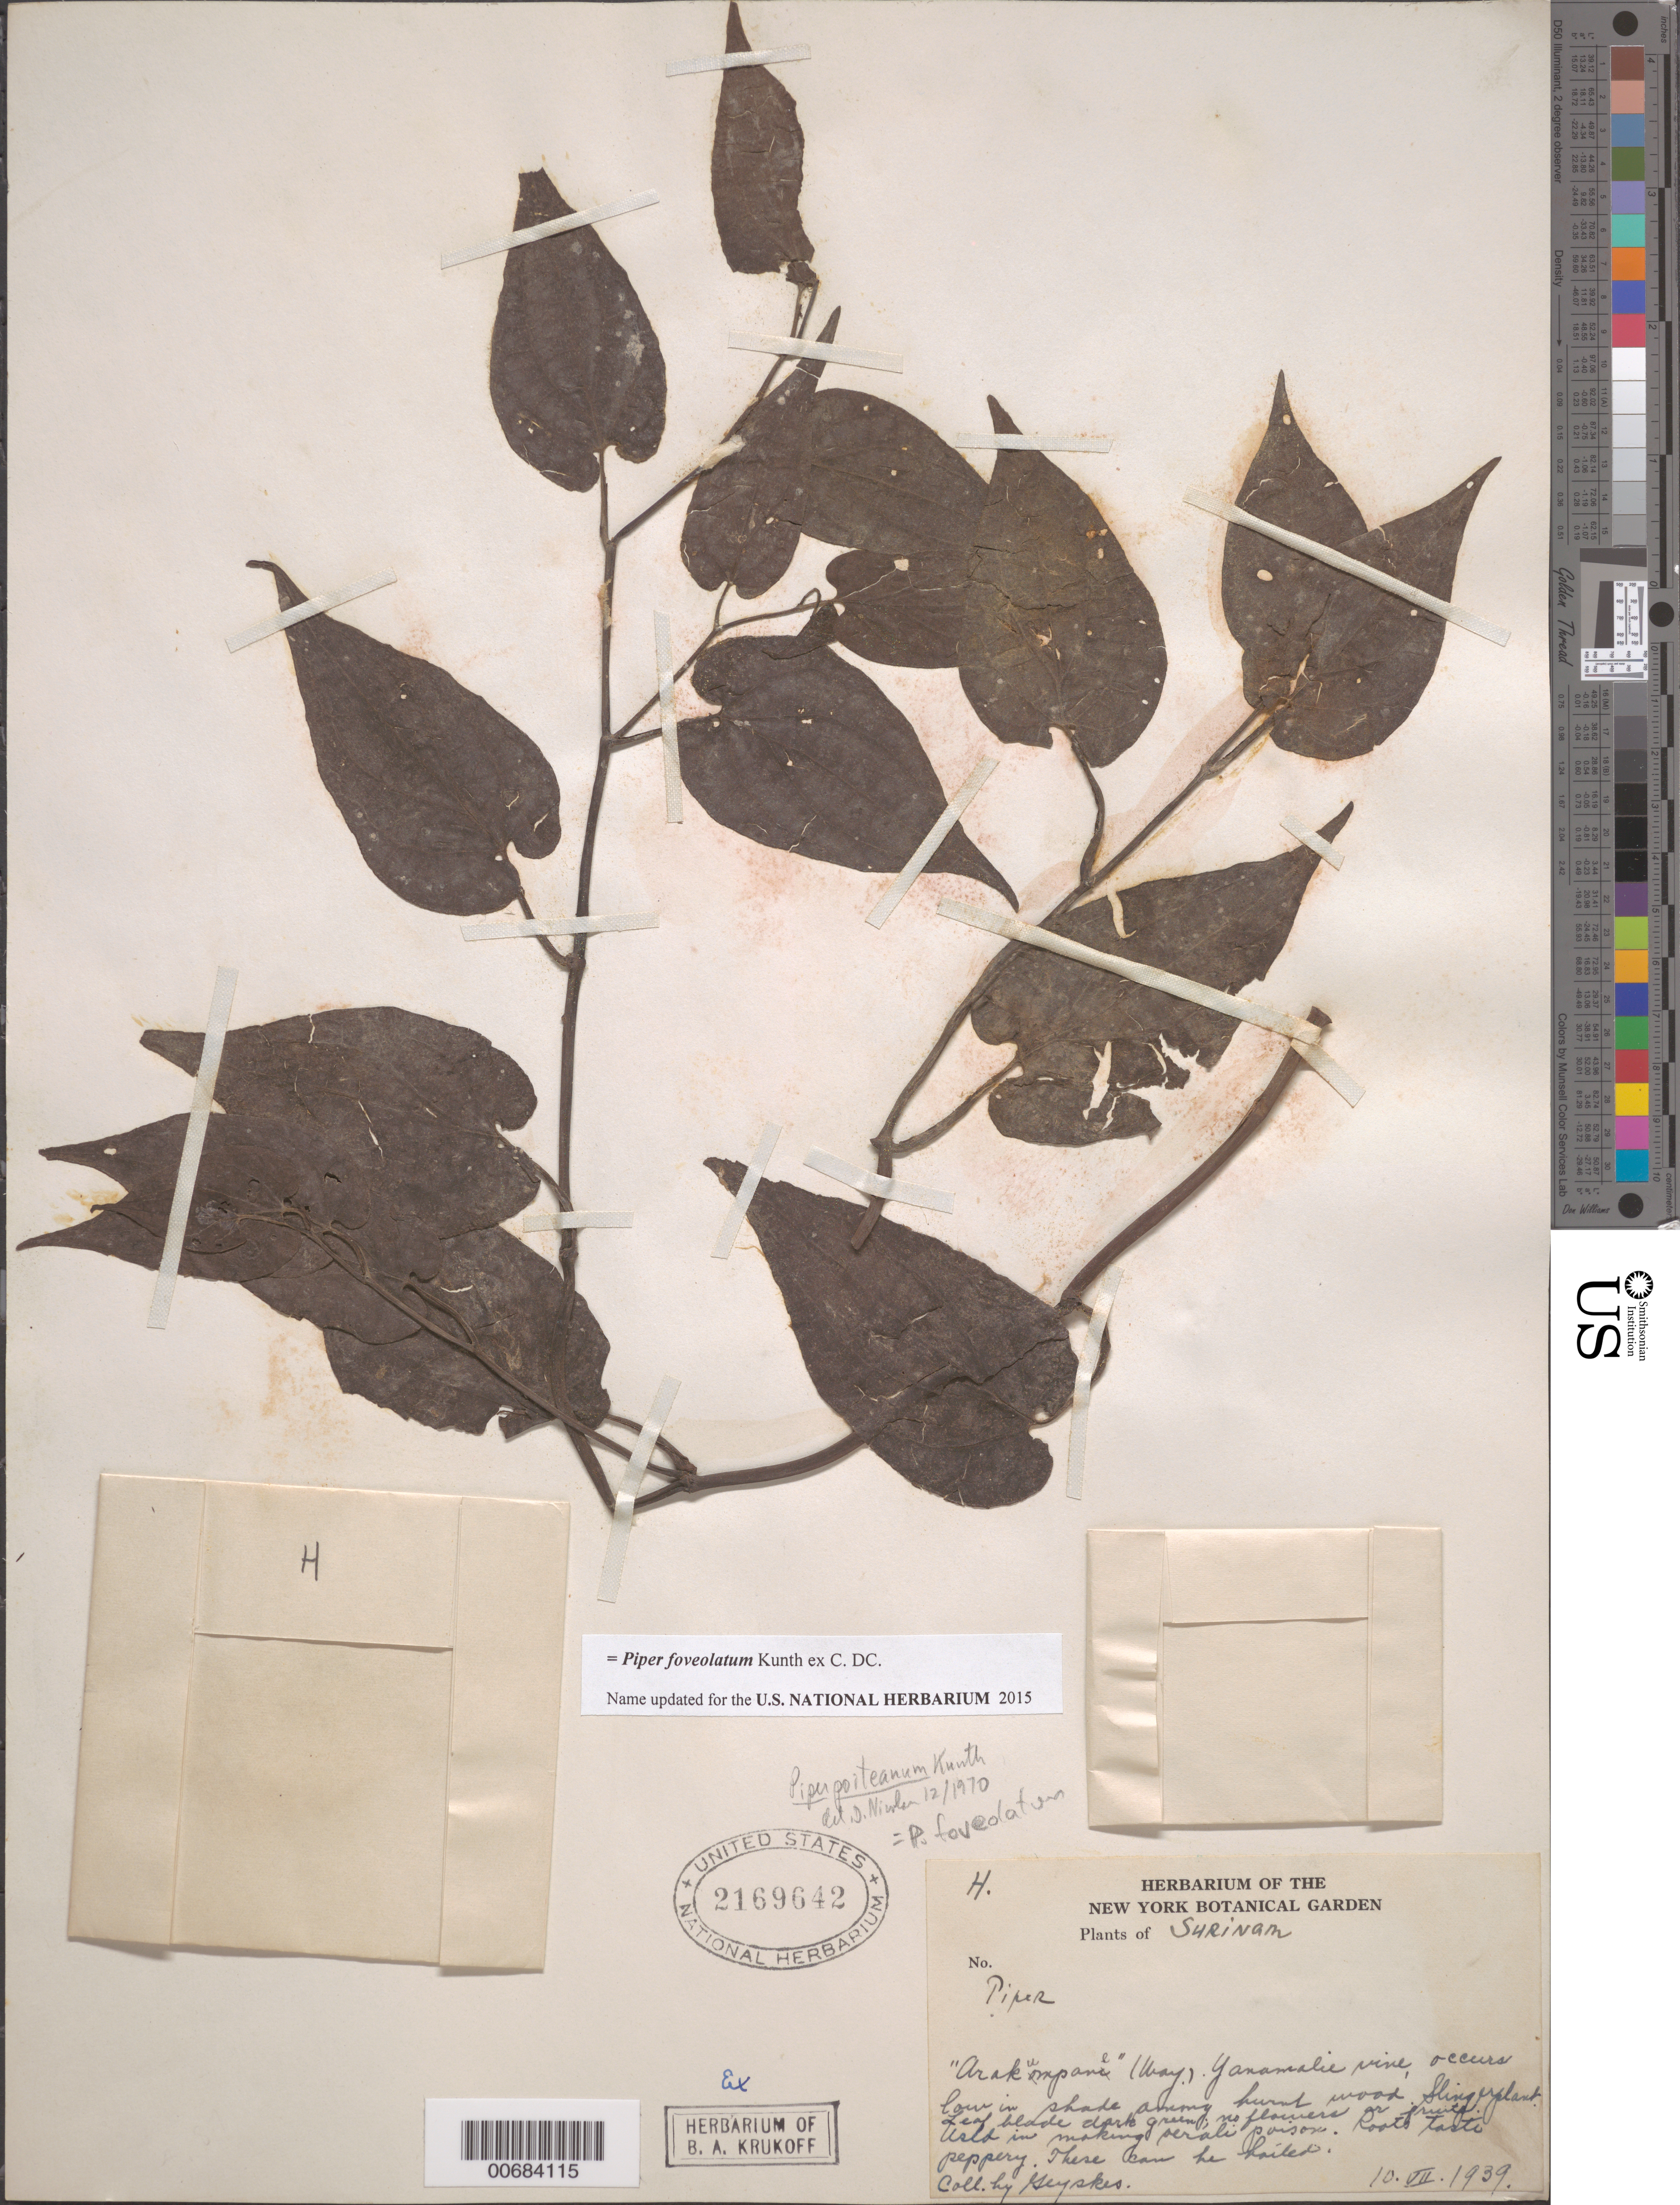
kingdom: Plantae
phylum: Tracheophyta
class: Magnoliopsida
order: Piperales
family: Piperaceae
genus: Piper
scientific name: Piper demeraranum var. rubescens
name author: (C. DC.) Trel. & Yunck.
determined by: Nicolson, Dan H.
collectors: D. Geijskes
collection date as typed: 10-Aug-39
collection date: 1939-08-10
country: Suriname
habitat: Sling upland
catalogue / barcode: US 2169642